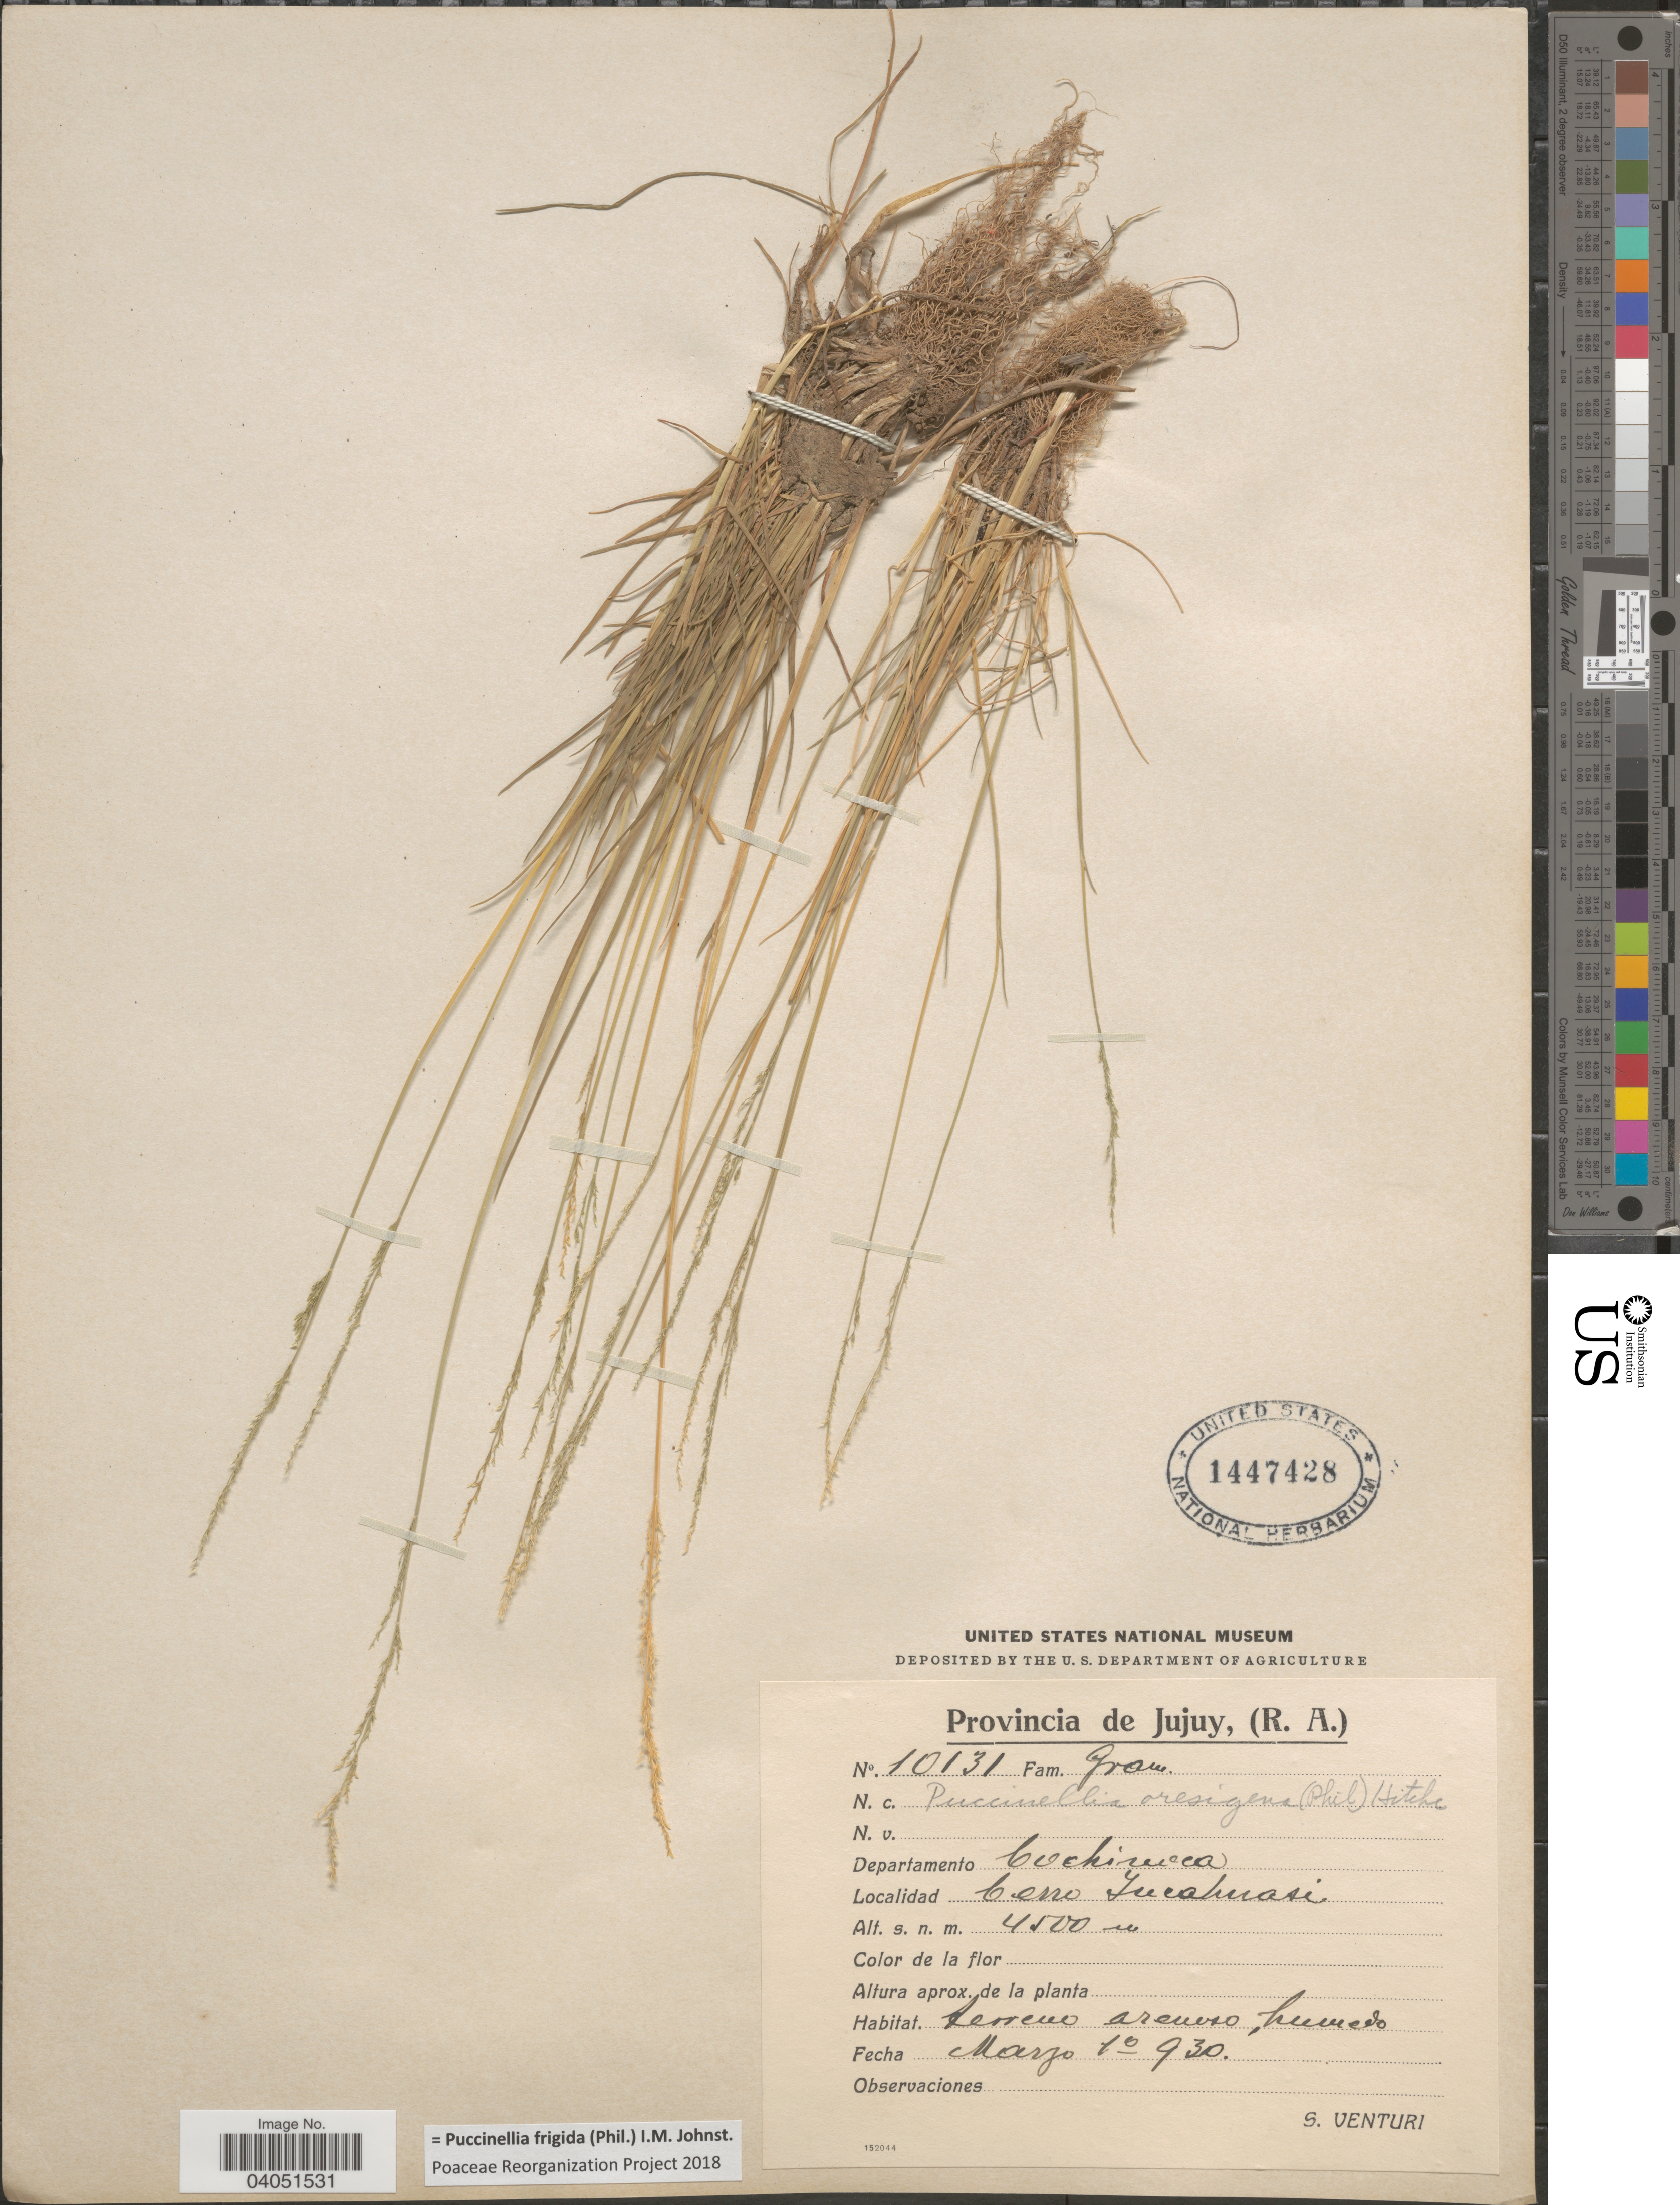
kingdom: Plantae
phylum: Tracheophyta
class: Liliopsida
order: Poales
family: Poaceae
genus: Puccinellia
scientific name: Puccinellia frigida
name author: (Phil.) I.M. Johnst.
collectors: S. Venturi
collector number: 10131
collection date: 1930-03-10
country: Argentina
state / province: Jujuy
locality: Departamento Cochinoca. Cerro Tucahuasi.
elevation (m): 4500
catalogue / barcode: US 1447428